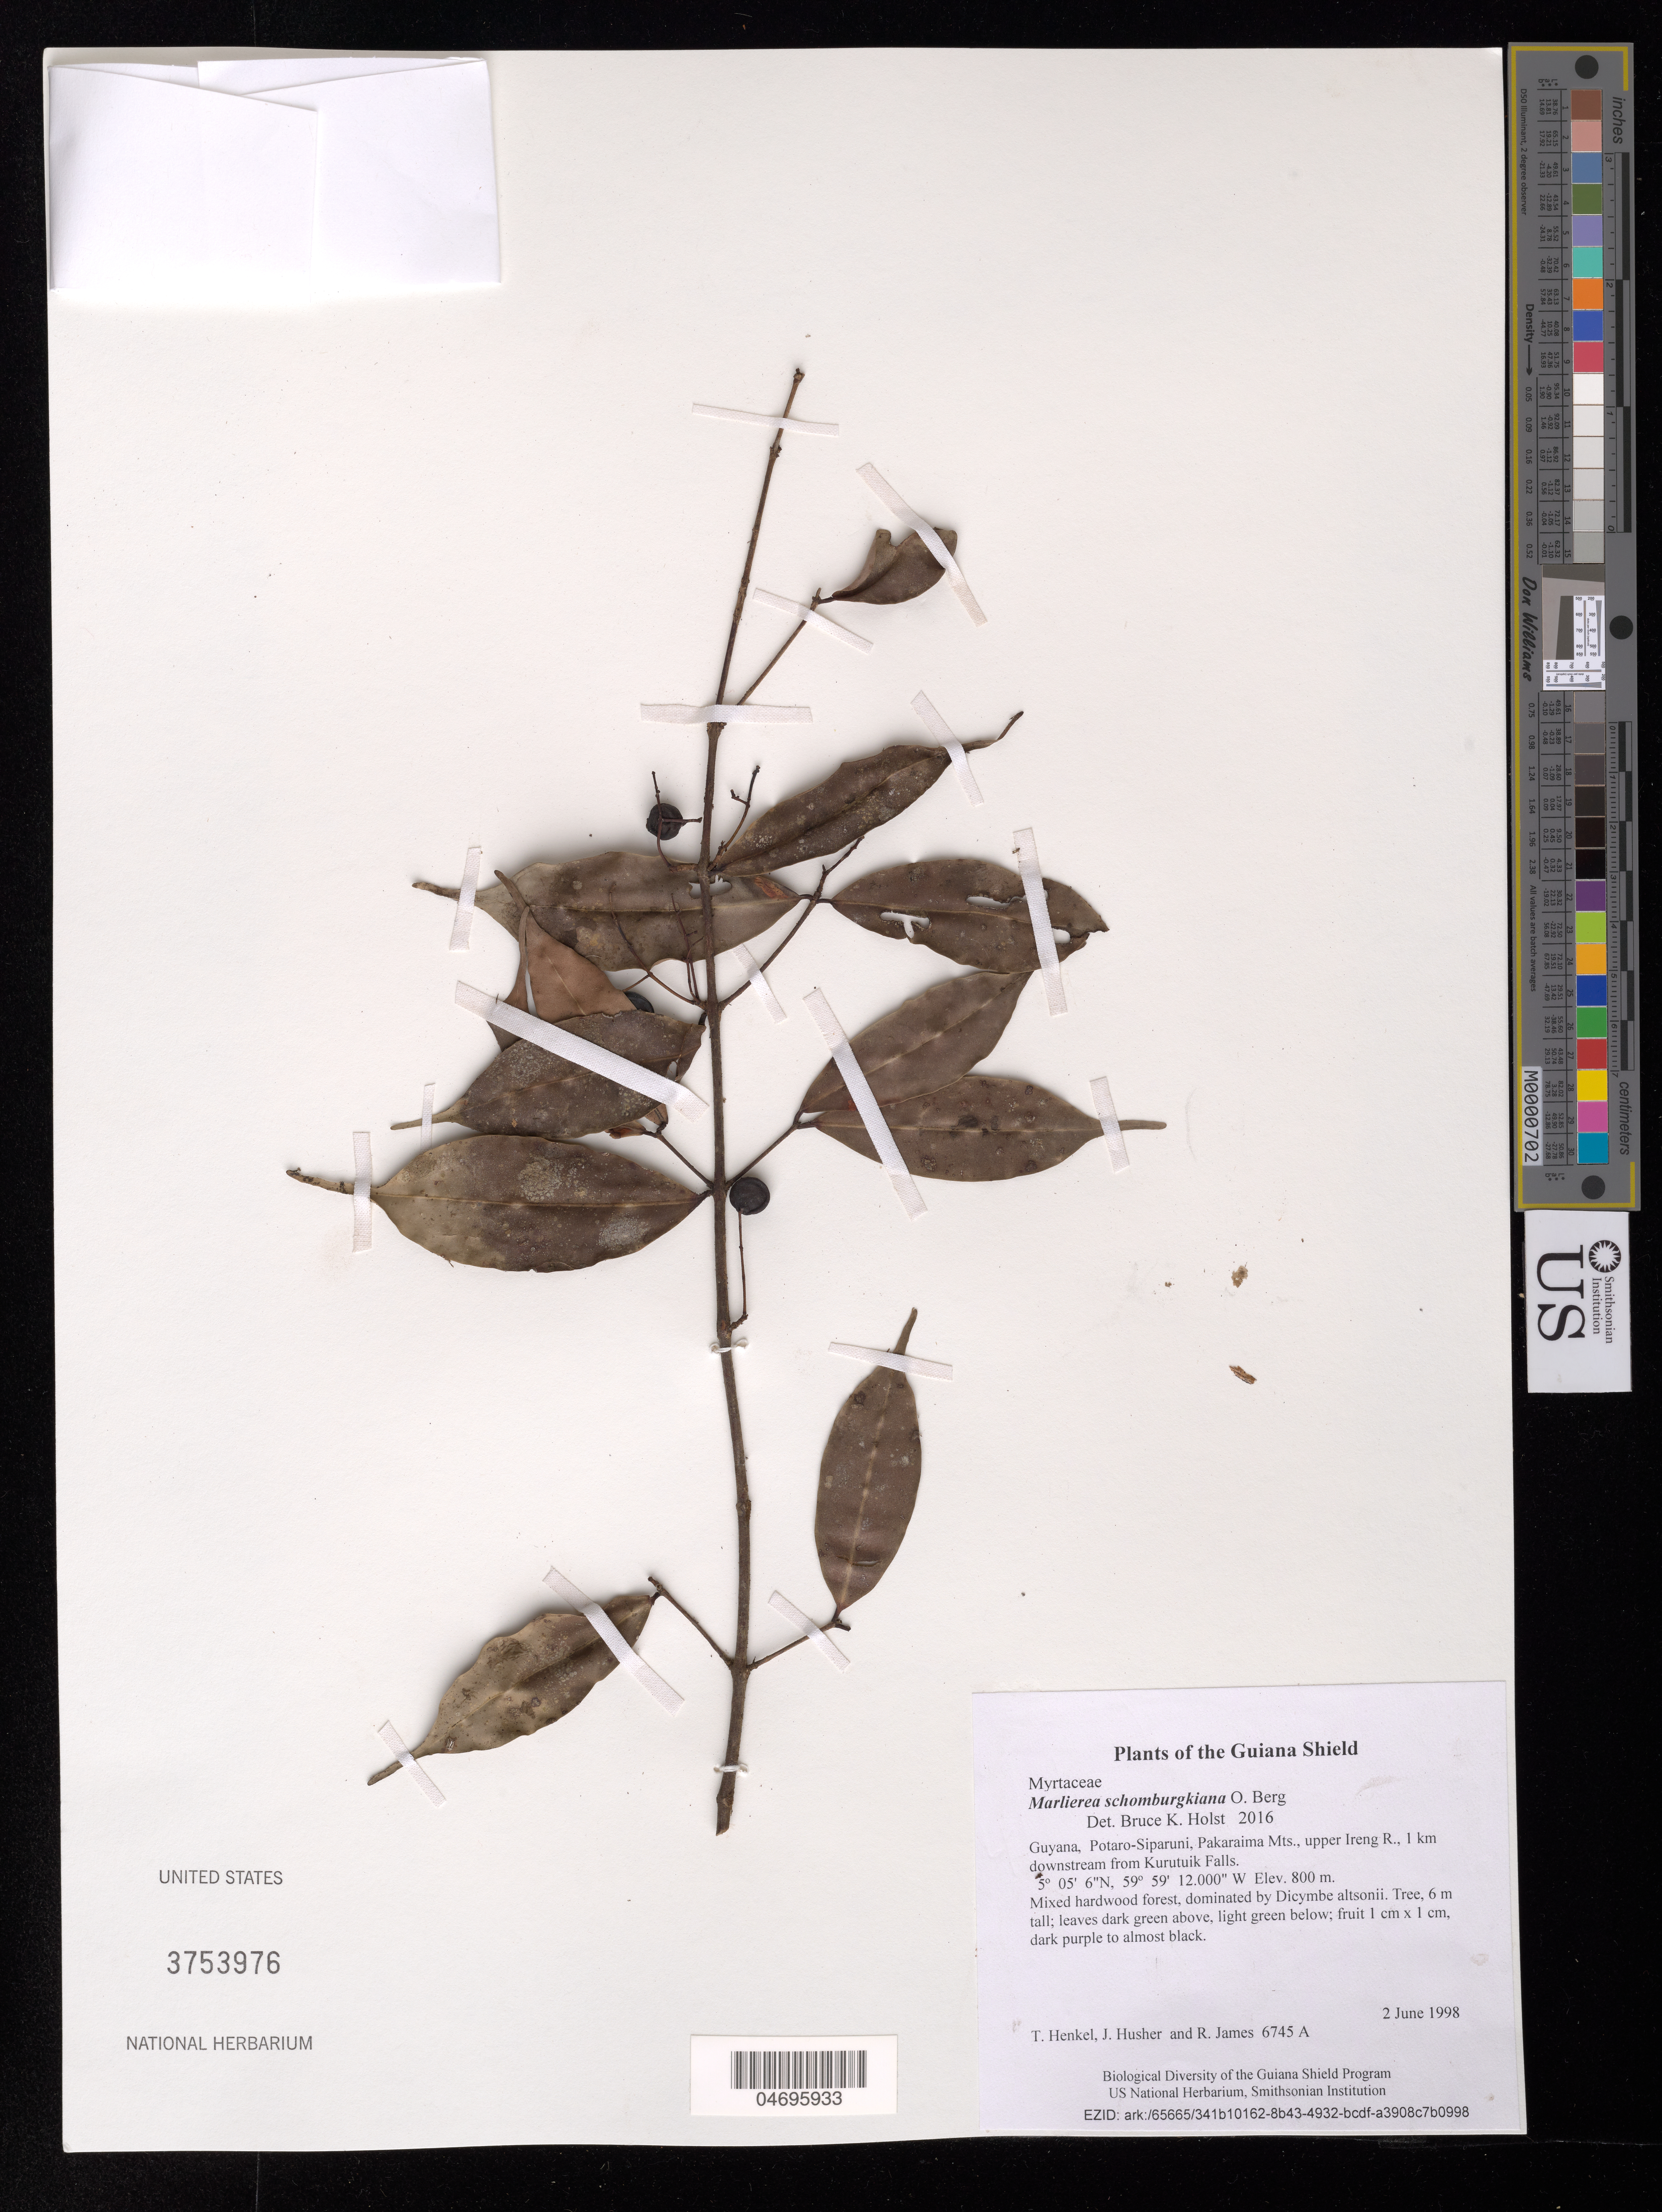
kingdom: Plantae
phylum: Tracheophyta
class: Magnoliopsida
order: Myrtales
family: Myrtaceae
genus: Myrcia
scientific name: Myrcia neoschomburgkiana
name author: E. Lucas & C.E. Wilson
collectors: T. Henkel, J. Husher & R. James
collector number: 6745 A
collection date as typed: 2 June 1998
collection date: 1998-06-02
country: Guyana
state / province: Potaro-Siparuni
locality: Pakaraima Mts., upper Ireng R., 1 km downstream from Kurutuik Falls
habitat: Mixed hardwood forest, dominated by Dicymbe altsonii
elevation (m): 800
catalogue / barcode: US 3753976